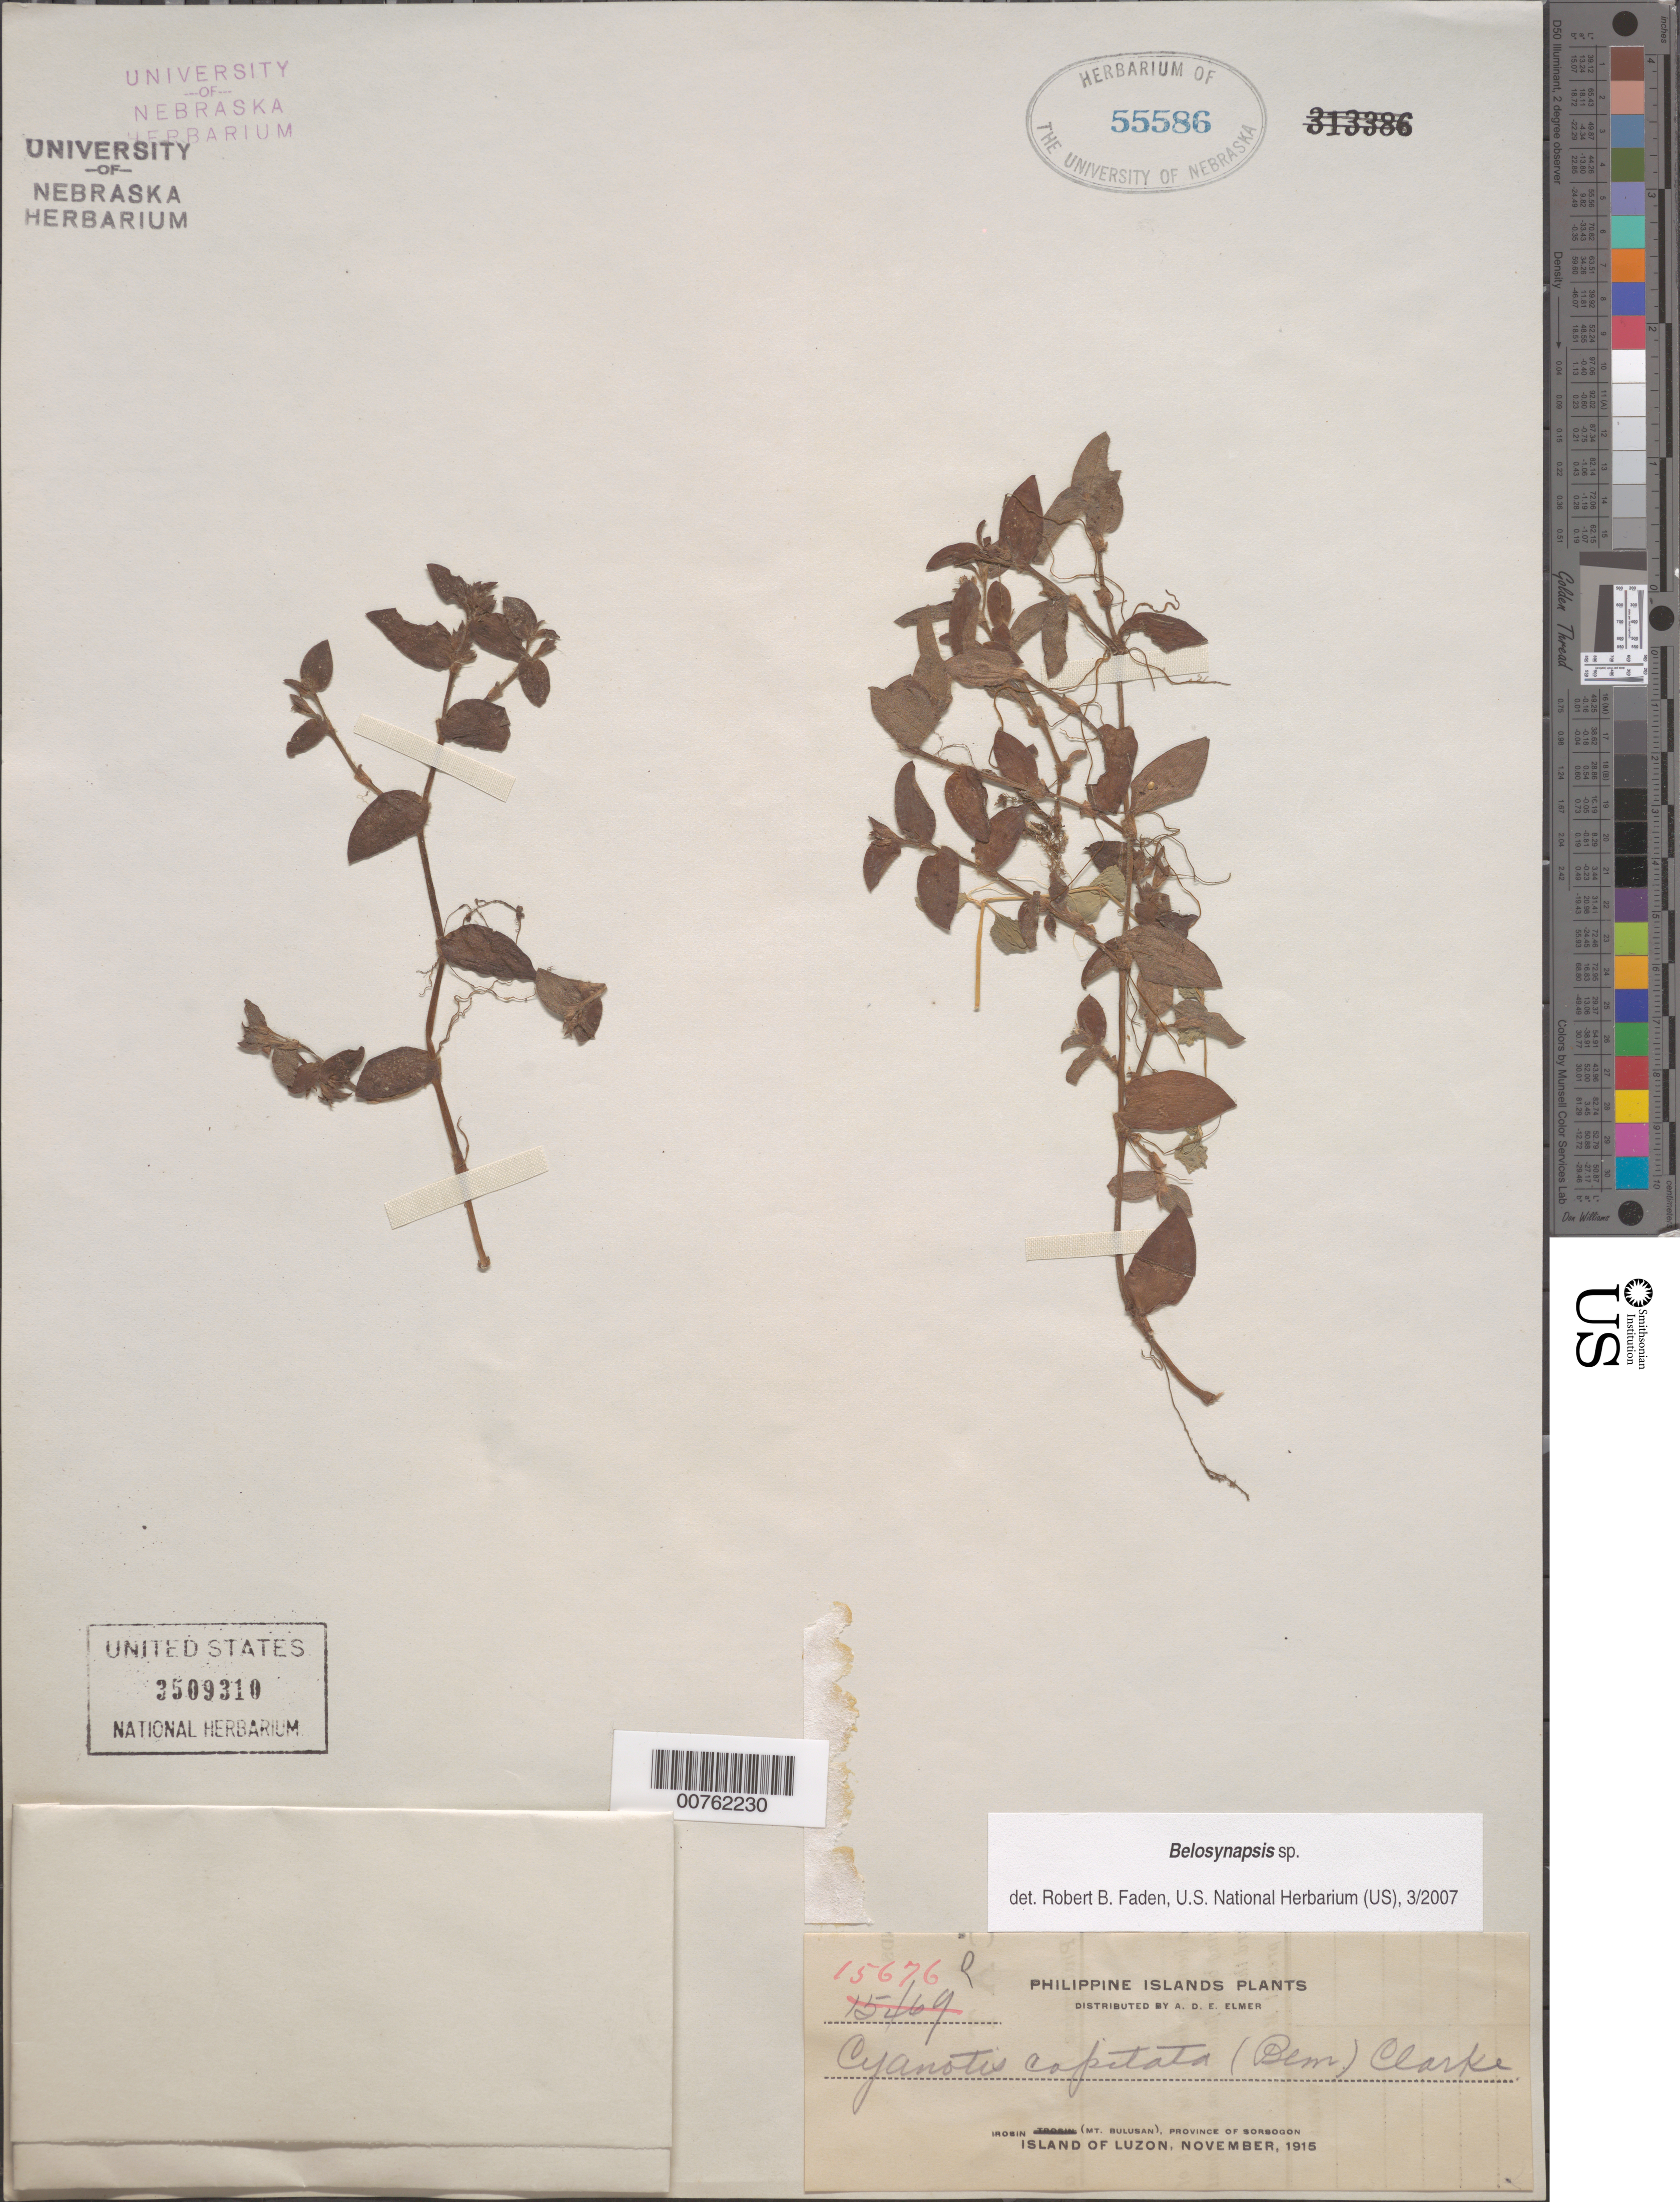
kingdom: Plantae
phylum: Tracheophyta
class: Liliopsida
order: Commelinales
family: Commelinaceae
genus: Belosynapsis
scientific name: Belosynapsis sp.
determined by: Faden, Robert B., (US), Smithsonian Institution - National Museum of Natural History (UNITED STATES)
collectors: S. Lect.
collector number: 15676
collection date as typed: Nov 1915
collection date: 1915-11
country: Philippines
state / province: Bicol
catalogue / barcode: US 3509310